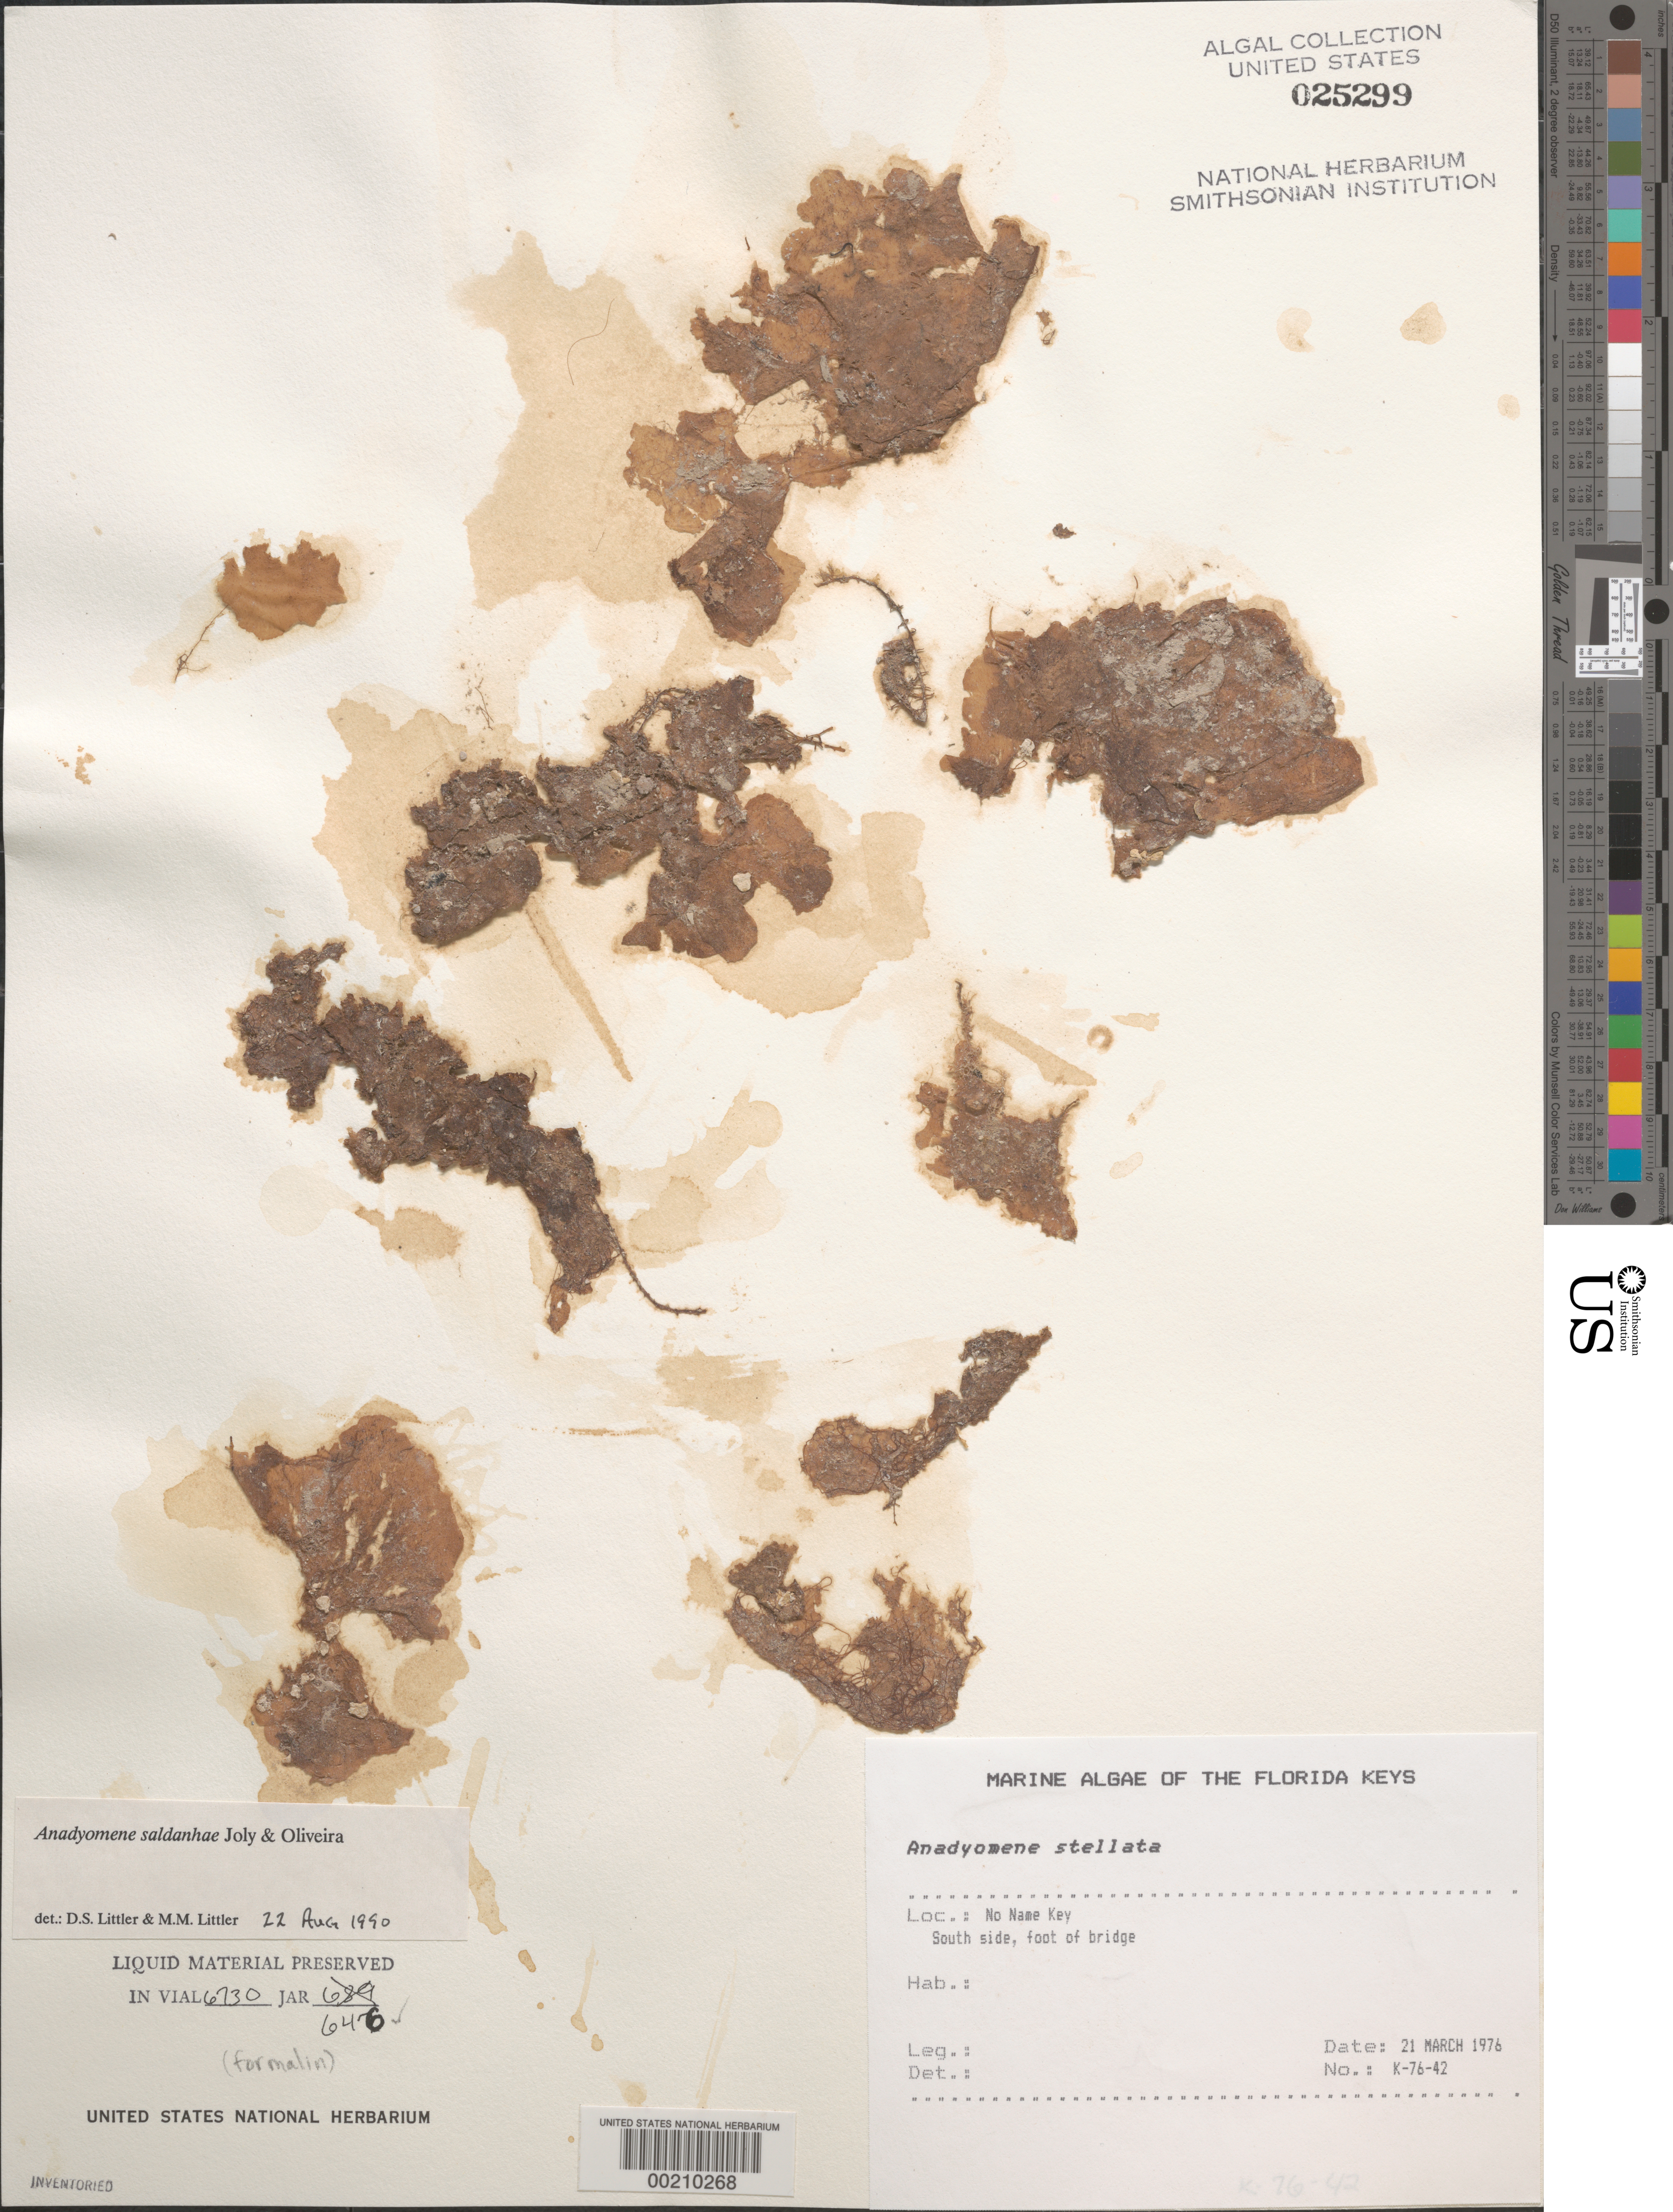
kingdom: Plantae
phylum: Chlorophyta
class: Ulvophyceae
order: Cladophorales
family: Anadyomenaceae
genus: Anadyomene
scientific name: Anadyomene saldanhae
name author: A.B. Joly & E.C. Oliveira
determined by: Littler, D. S.; Littler, M. M.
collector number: K-76-42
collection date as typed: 21 Mar 1976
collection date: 1976-03-21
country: United States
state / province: Florida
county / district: Monroe County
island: No Name Key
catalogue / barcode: US 25299